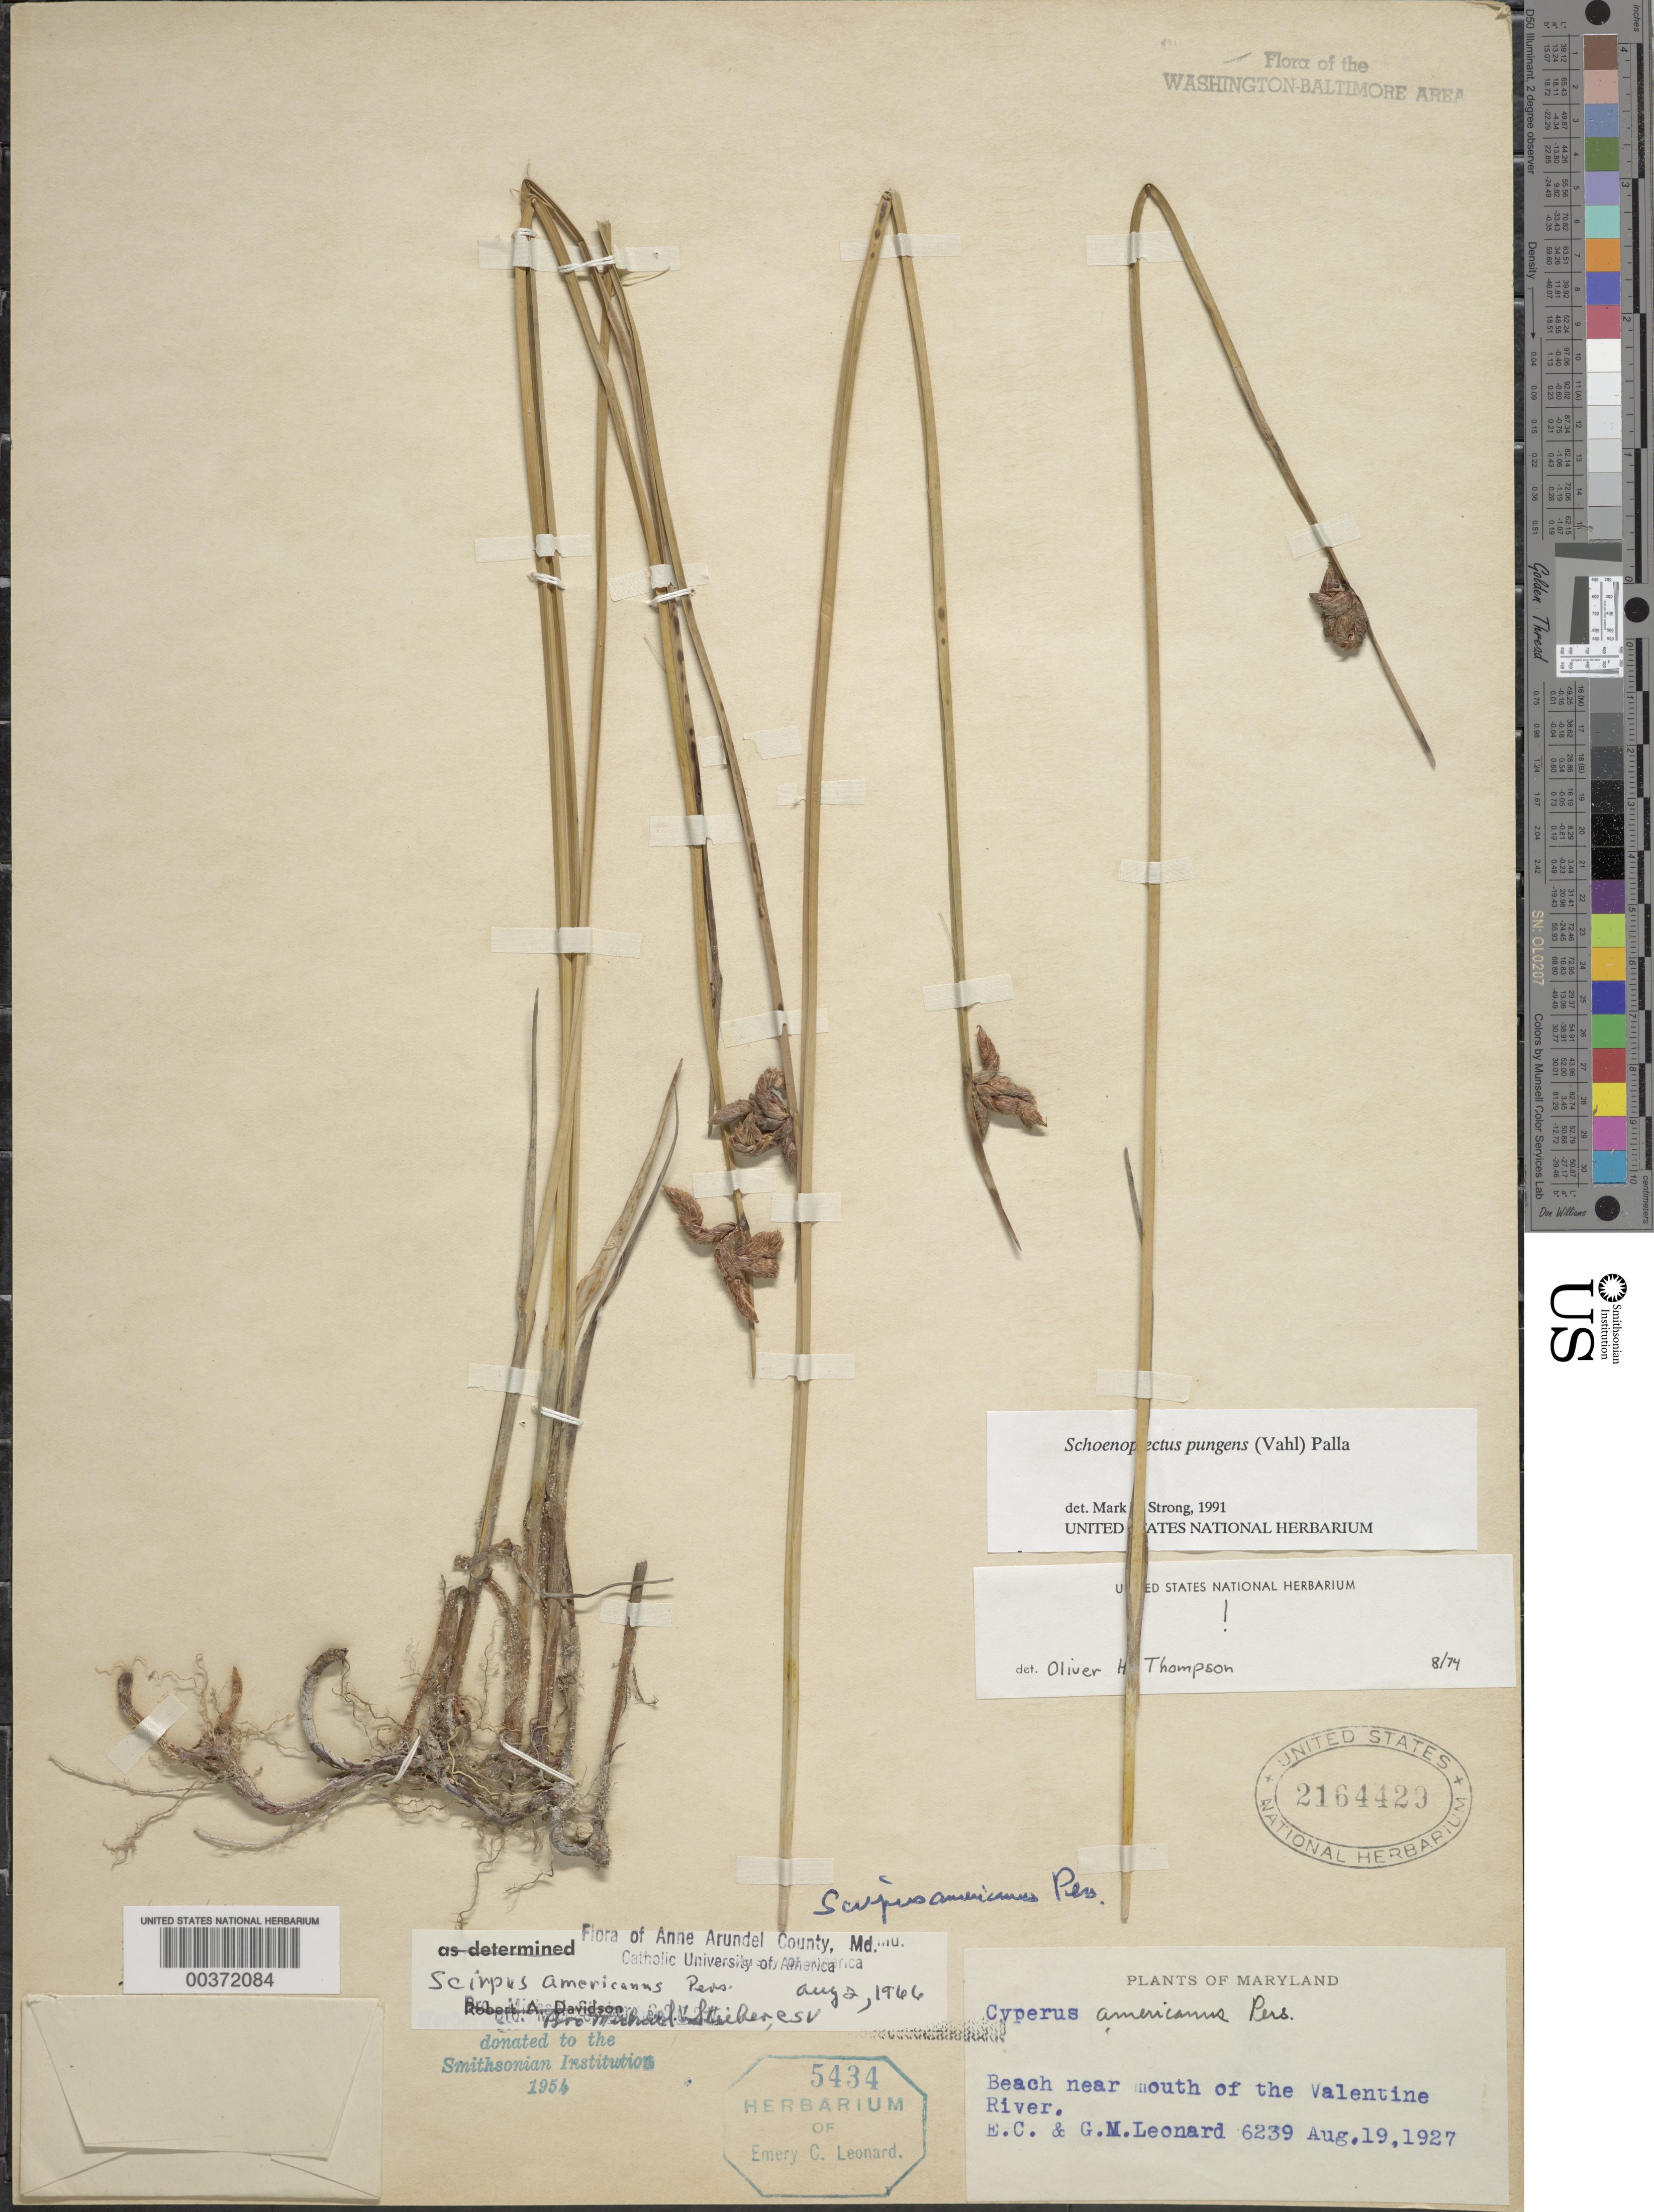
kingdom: Plantae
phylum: Tracheophyta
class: Liliopsida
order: Poales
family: Cyperaceae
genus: Schoenoplectus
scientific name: Schoenoplectus americanus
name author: (Pers.) Volkart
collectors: E. C. Leonard & G. M. Leonard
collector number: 6239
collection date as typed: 19 Aug 1927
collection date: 1927-08-19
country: United States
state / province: Maryland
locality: Valentine River mouth vicinity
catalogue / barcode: US 2164429